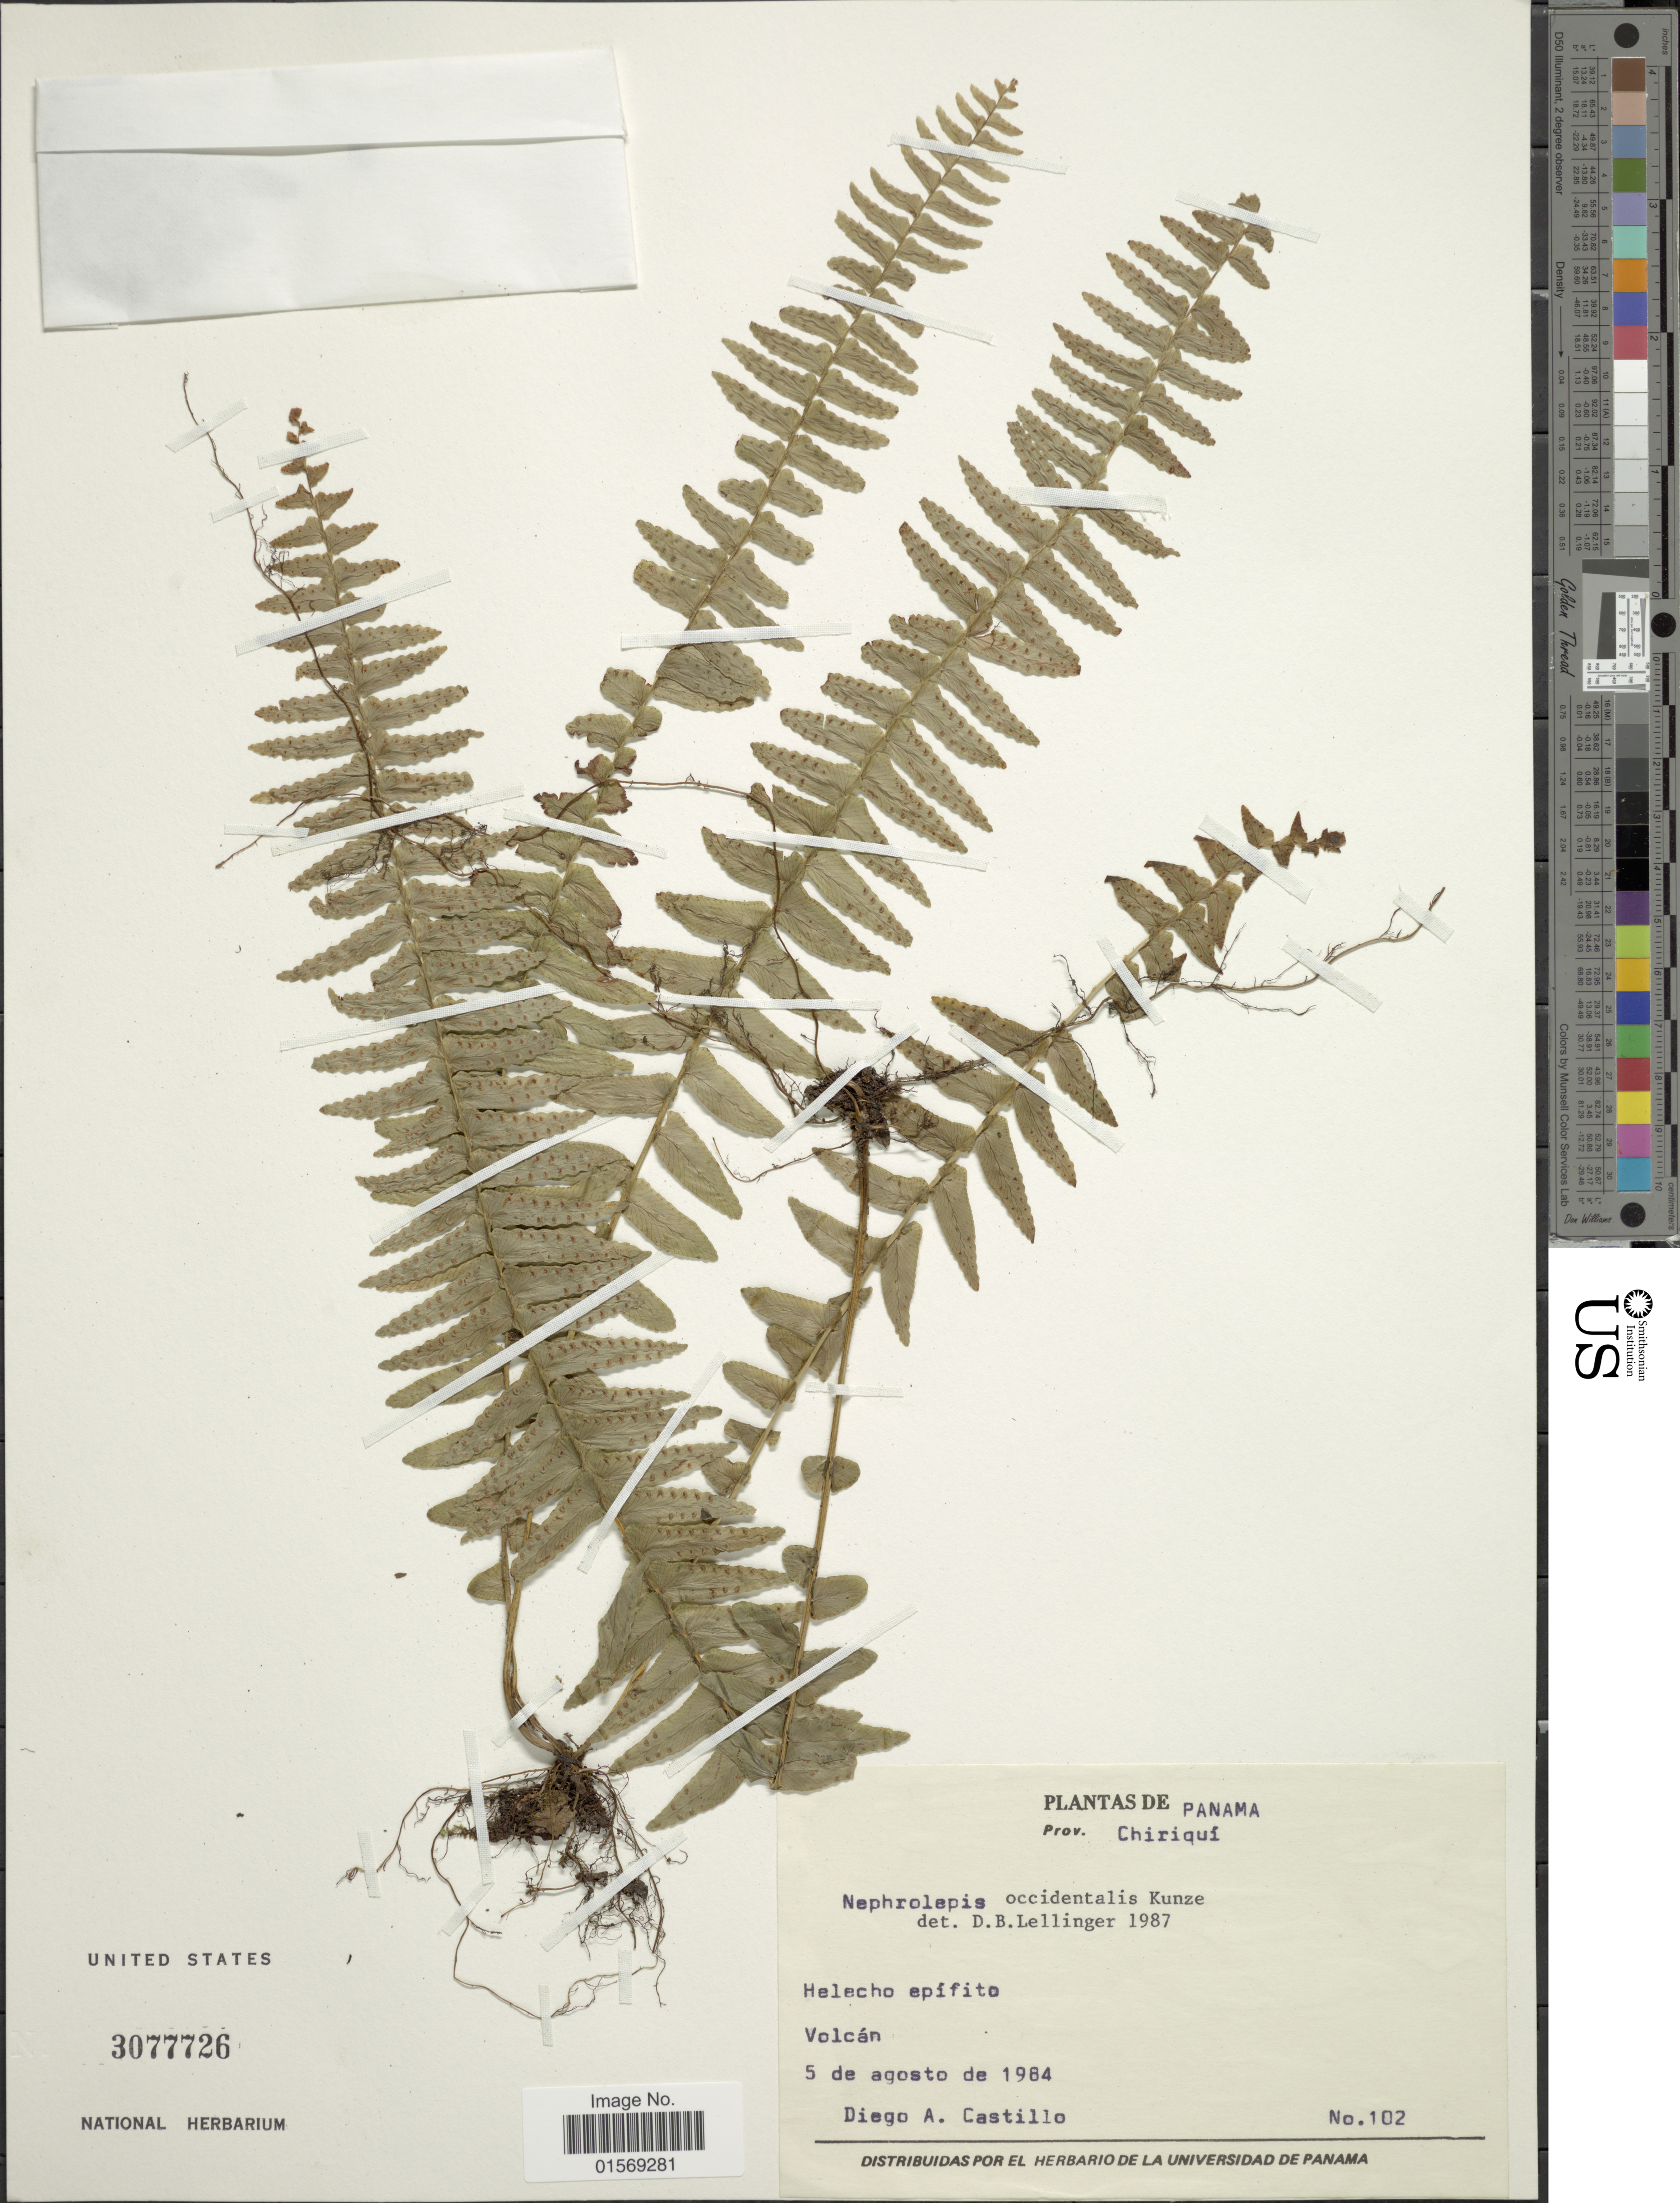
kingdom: Plantae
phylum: Tracheophyta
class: Polypodiopsida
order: Polypodiales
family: Nephrolepidaceae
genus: Nephrolepis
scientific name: Nephrolepis undulata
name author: J. Sm.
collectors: D. Castillo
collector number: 102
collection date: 1984-08-05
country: Panama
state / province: Chiriqui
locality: Panama. Prov. Chiriqui. Volcan.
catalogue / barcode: US 3077726